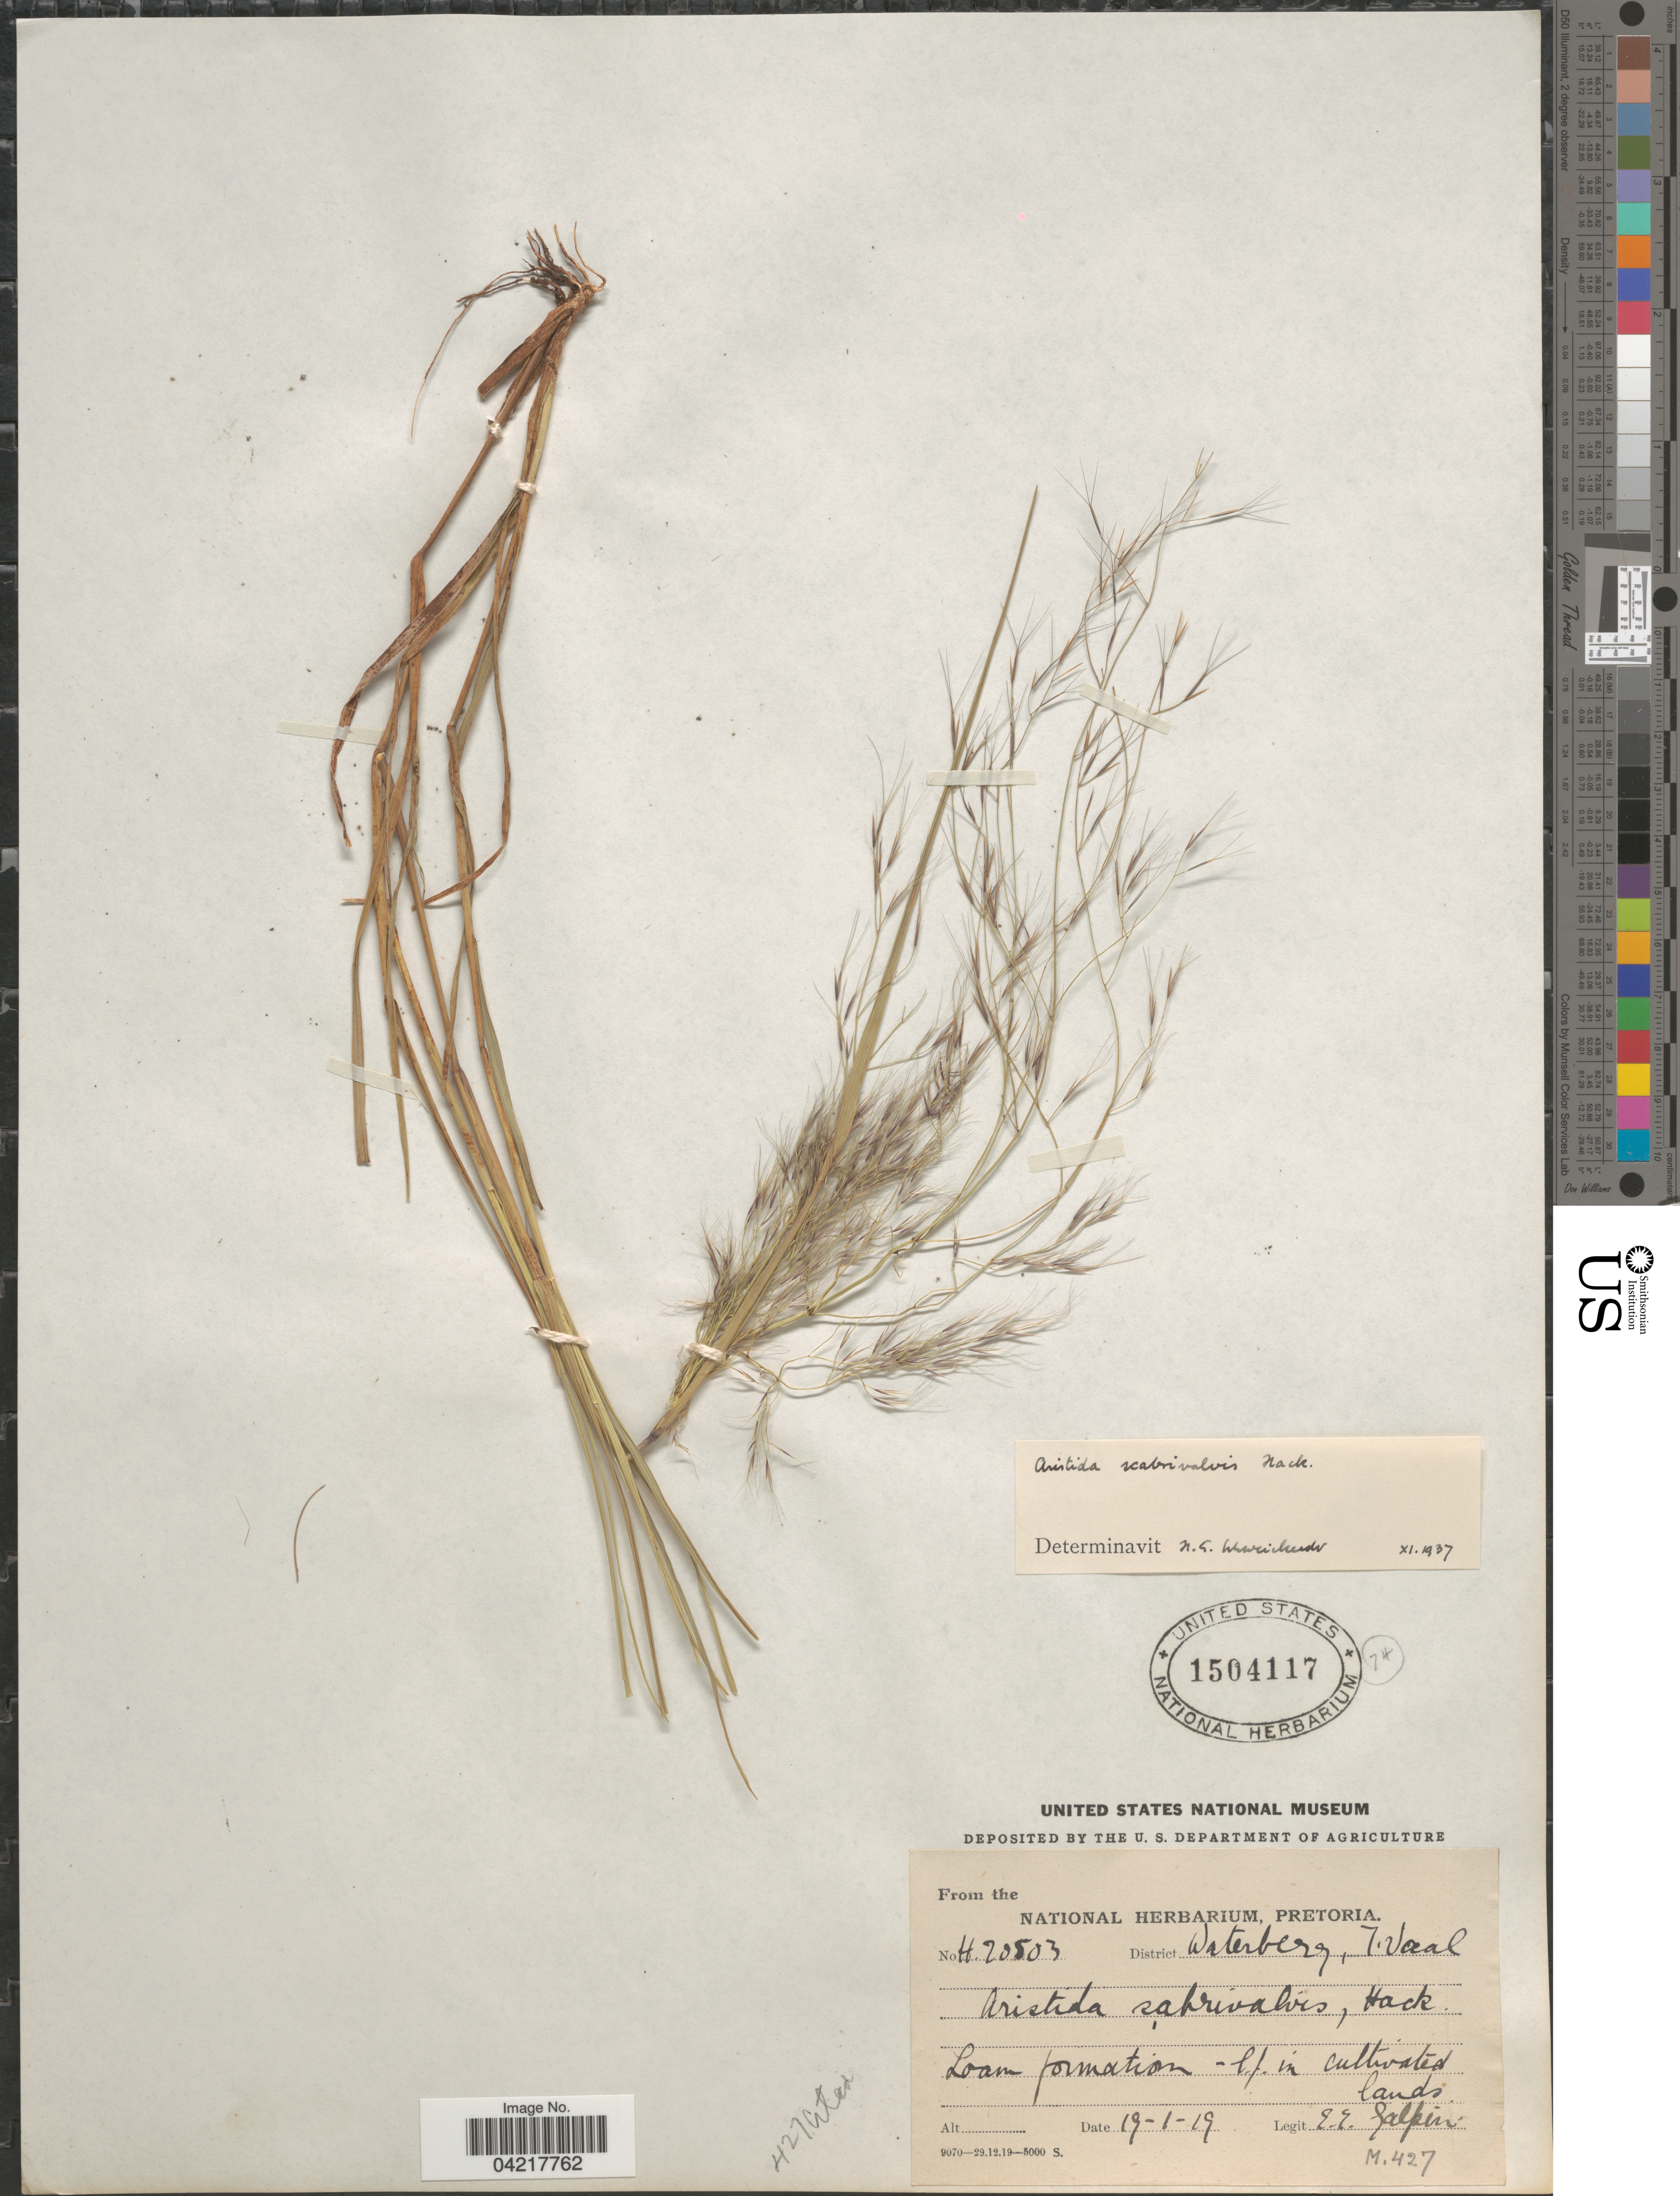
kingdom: Plantae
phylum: Tracheophyta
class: Liliopsida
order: Poales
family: Poaceae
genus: Aristida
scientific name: Aristida scabrivalvis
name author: Hack.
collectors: E. Galpin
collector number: M427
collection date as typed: Transcribed d/m/y: 19/1/19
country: South Africa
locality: District Waterberg, T'Vaal. Loam formation - l.f. in cultivated lands.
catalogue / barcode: US 1504117